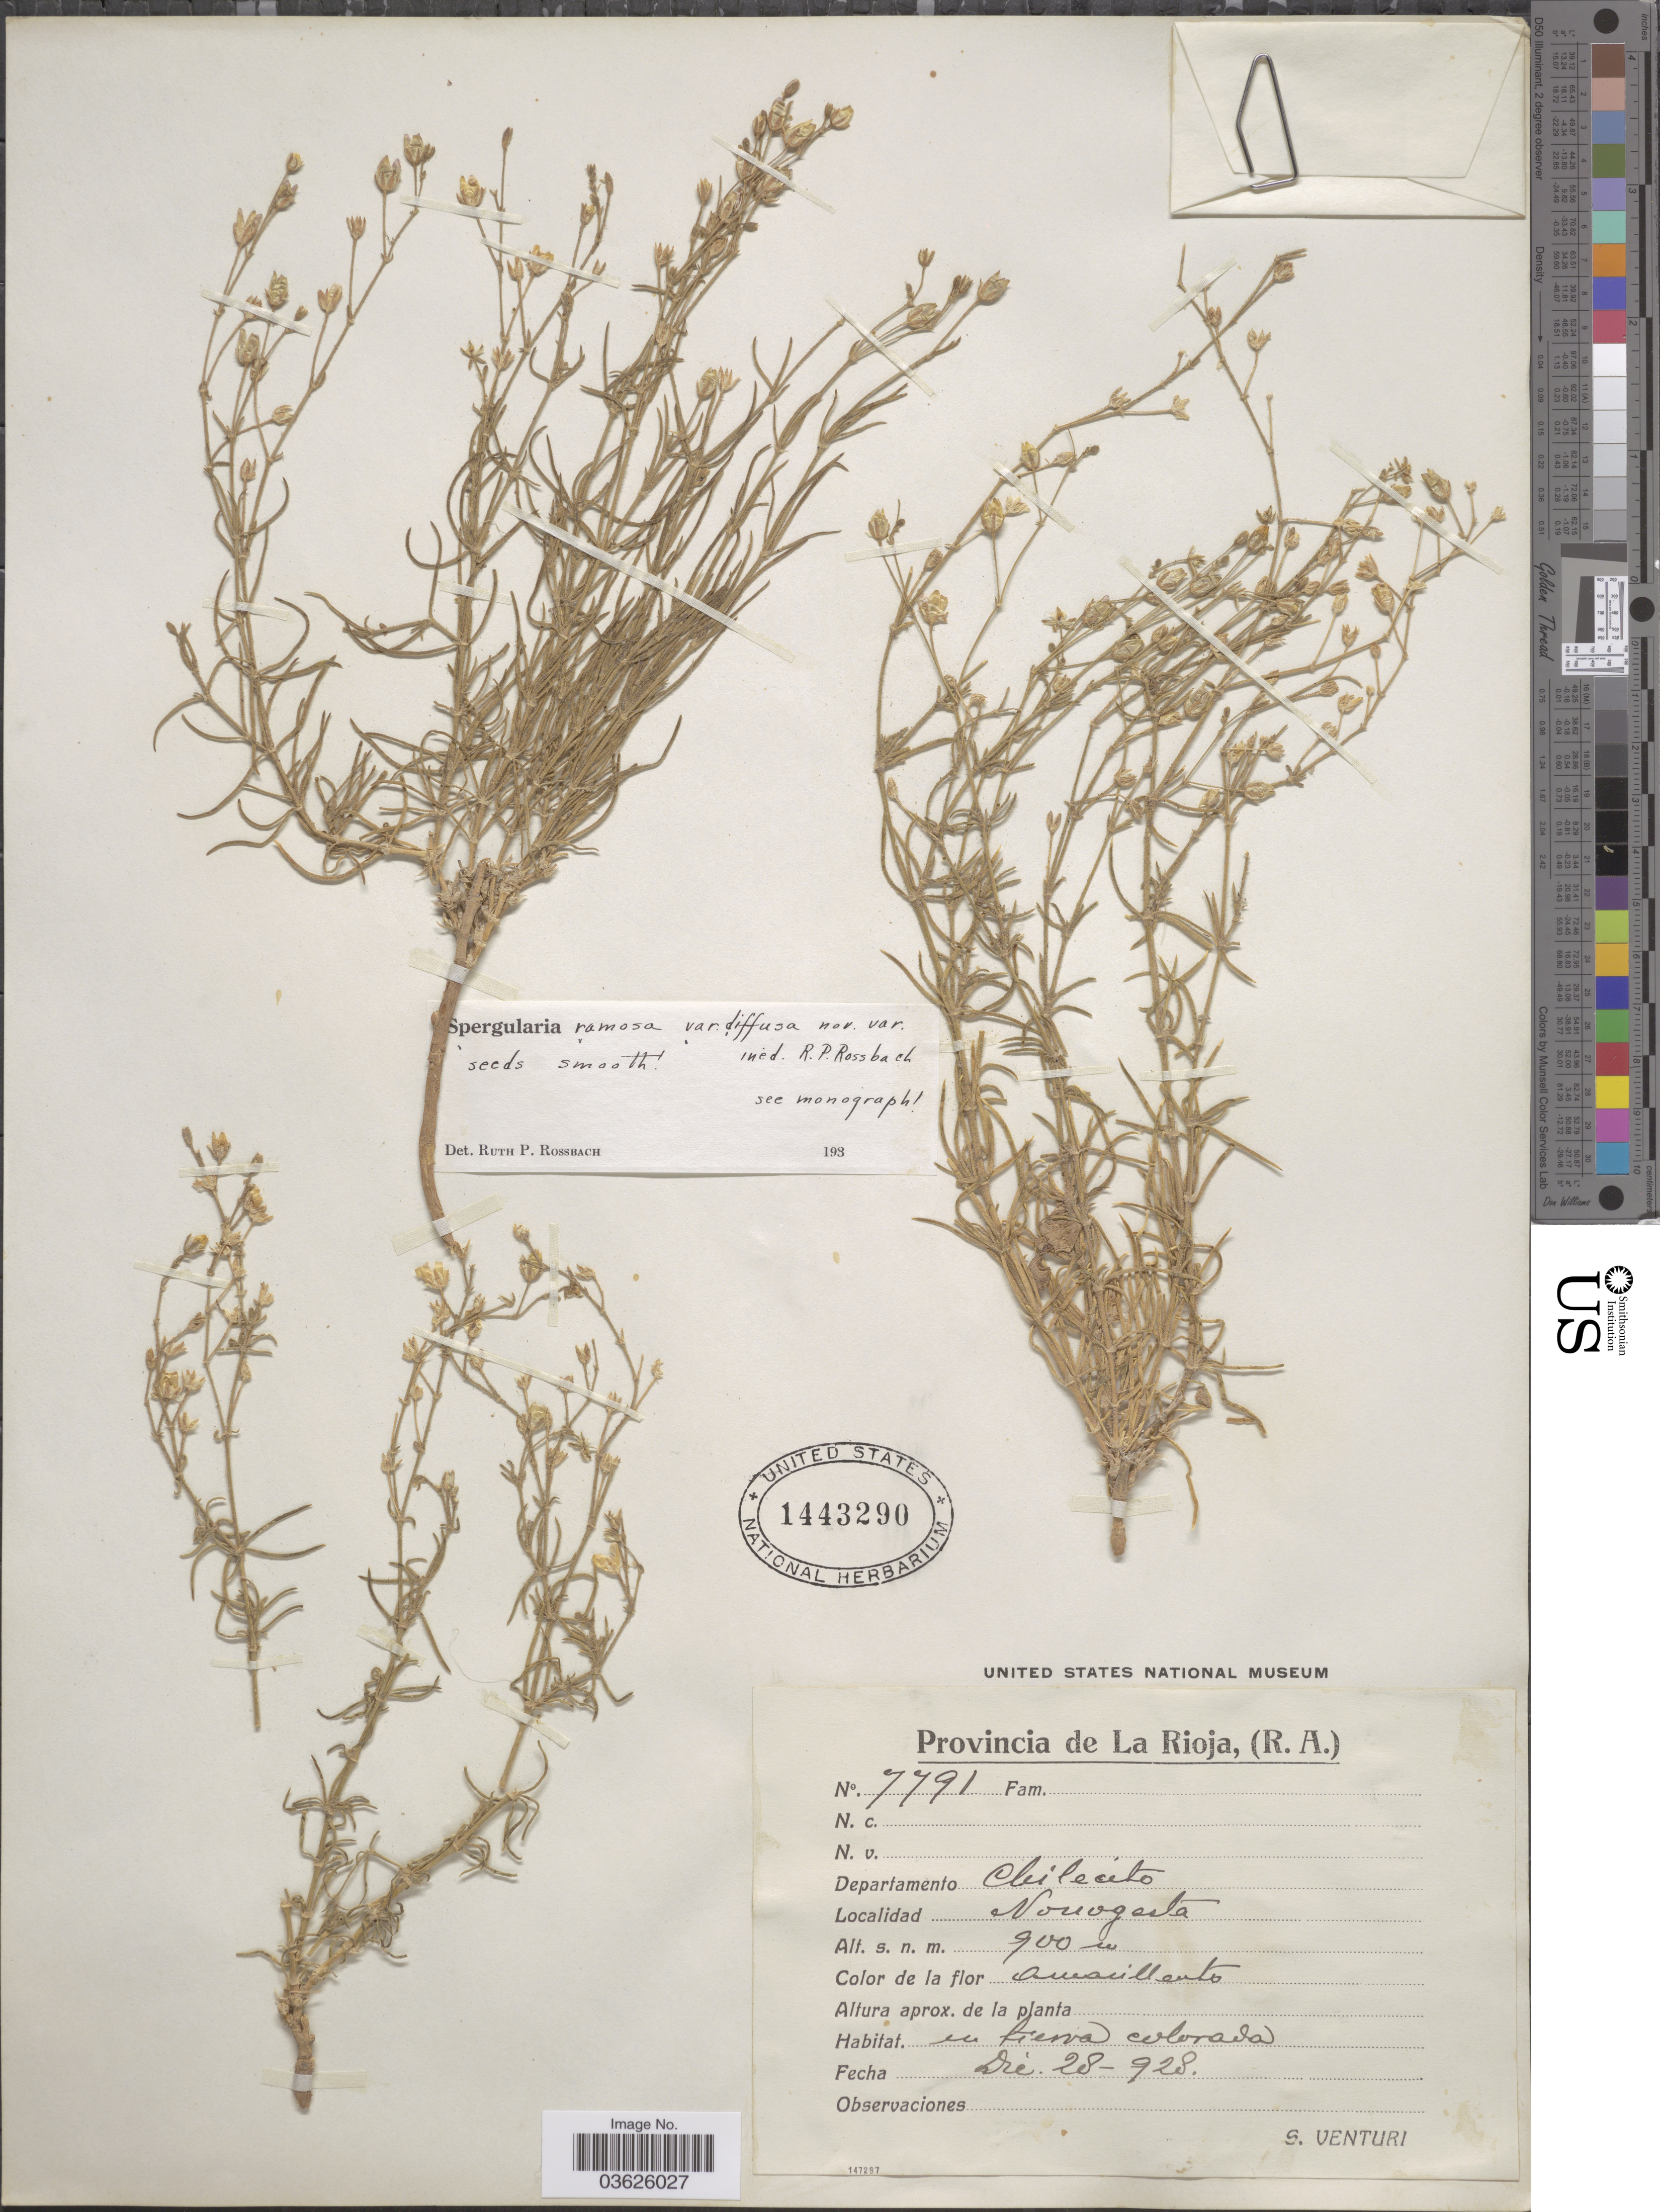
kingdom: Plantae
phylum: Tracheophyta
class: Magnoliopsida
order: Caryophyllales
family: Caryophyllaceae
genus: Spergularia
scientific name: Spergularia ramosa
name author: Cambess.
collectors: S. Venturi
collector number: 7791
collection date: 1928-12-28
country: Argentina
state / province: La Rioja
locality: Departamento Chilecito. Nonogasta.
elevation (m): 900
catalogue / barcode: US 1443290